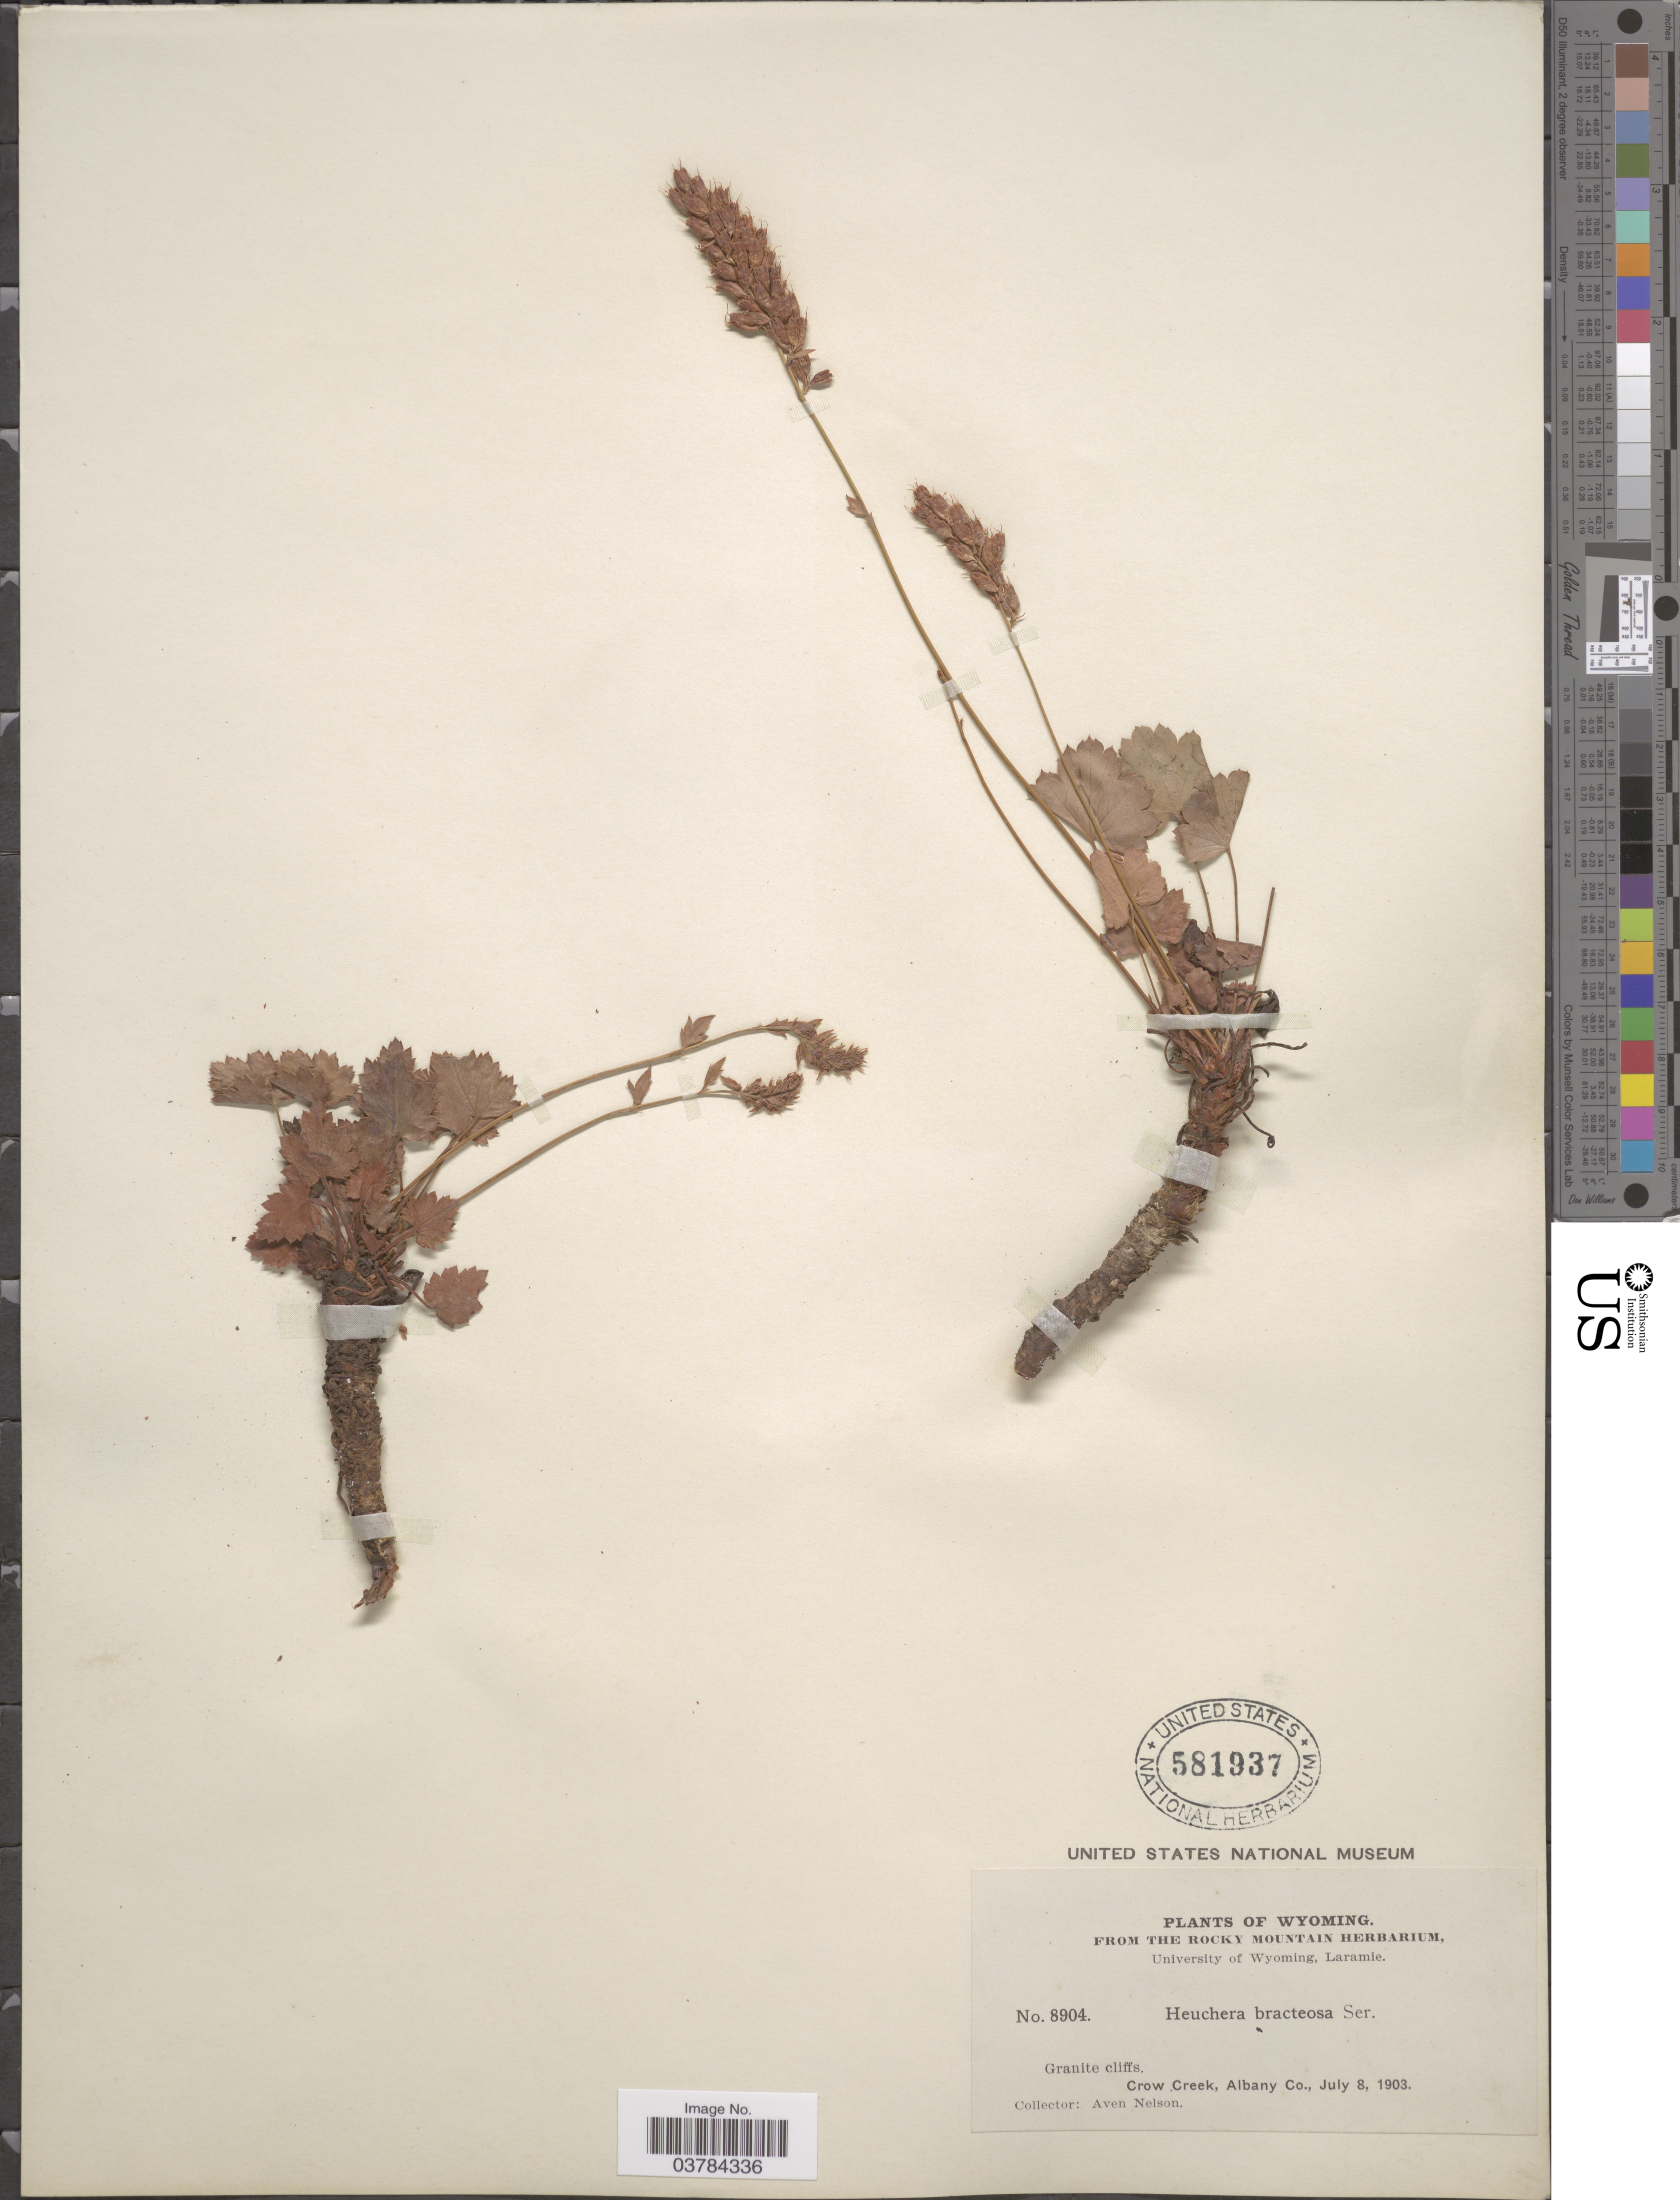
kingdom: Plantae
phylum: Tracheophyta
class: Magnoliopsida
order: Saxifragales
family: Saxifragaceae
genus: Heuchera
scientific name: Heuchera bracteata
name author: (Torr.) Ser.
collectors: A. Nelson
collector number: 8904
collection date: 1903-07-08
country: United States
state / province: Wyoming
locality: Crow Creek, Albany Co.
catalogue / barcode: US 581937